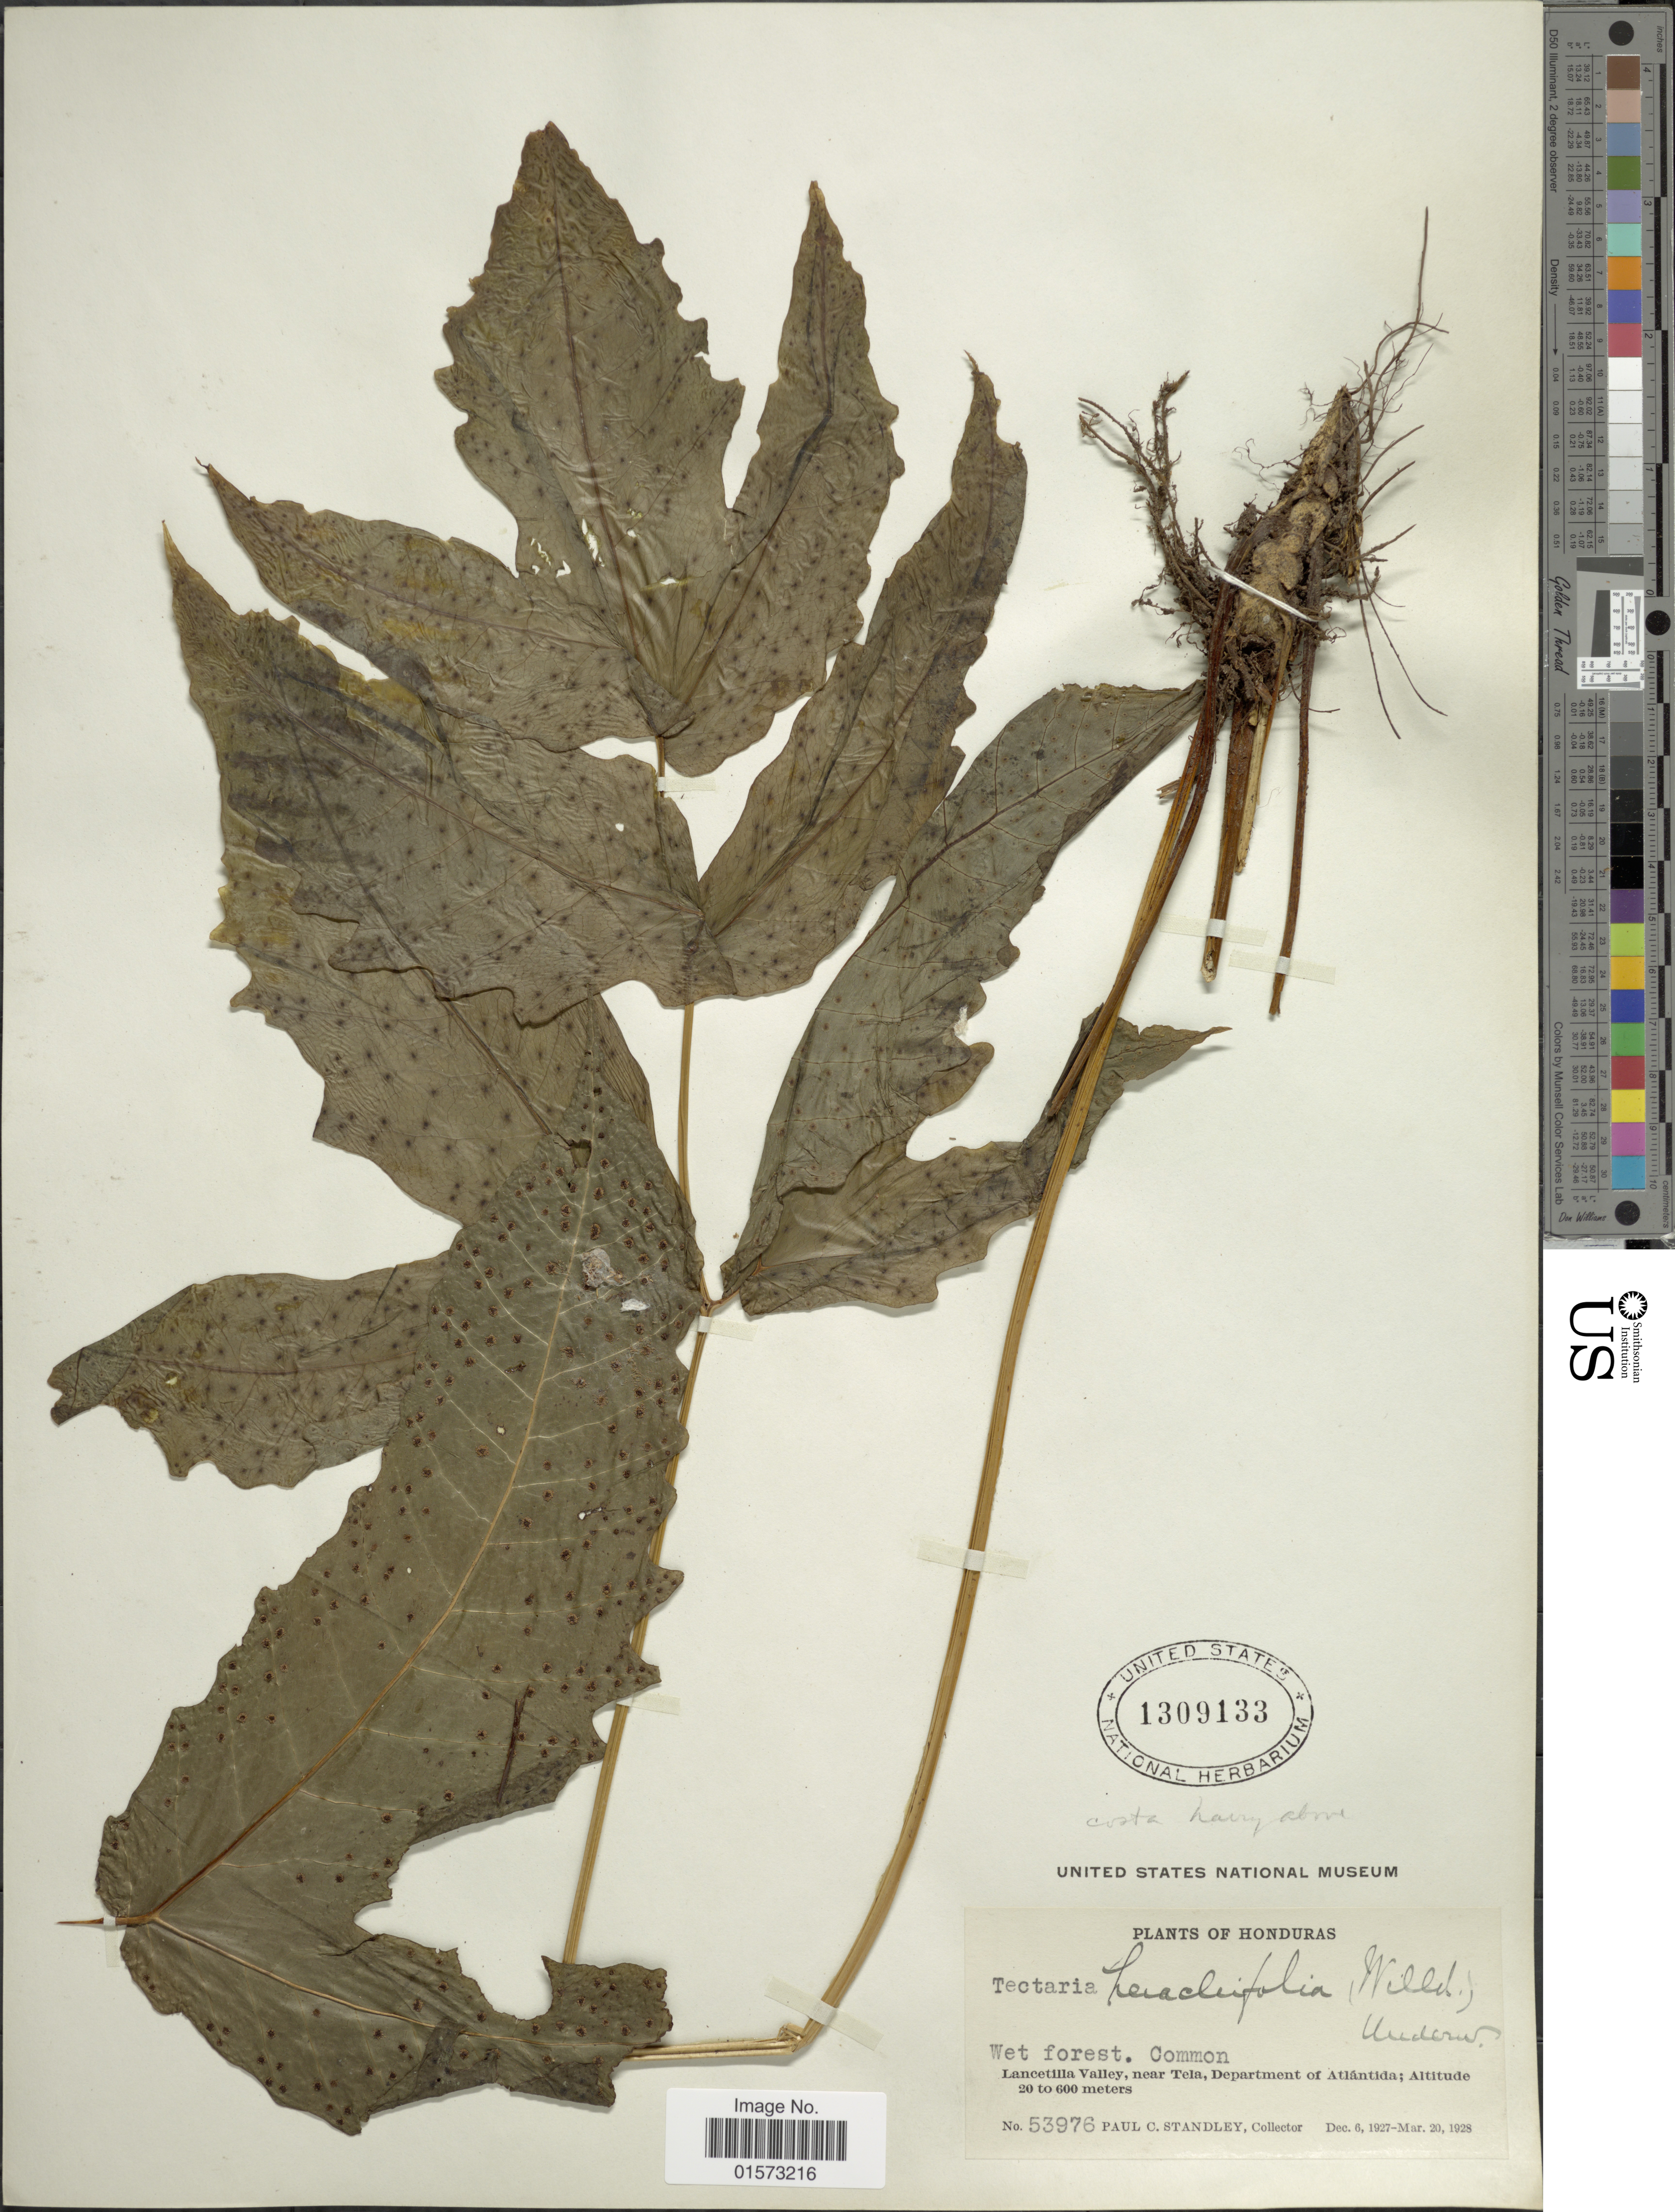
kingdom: Plantae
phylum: Tracheophyta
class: Polypodiopsida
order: Polypodiales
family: Tectariaceae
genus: Tectaria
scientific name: Tectaria heracleifolia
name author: (Willd.) Underw.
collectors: P. C. Standley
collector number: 53976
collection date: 1928-03-20/1928-12-06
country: Honduras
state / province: Atlántida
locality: Lancetilla Valley, near Tela, Department of Atlantida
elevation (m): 20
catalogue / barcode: US 1309133